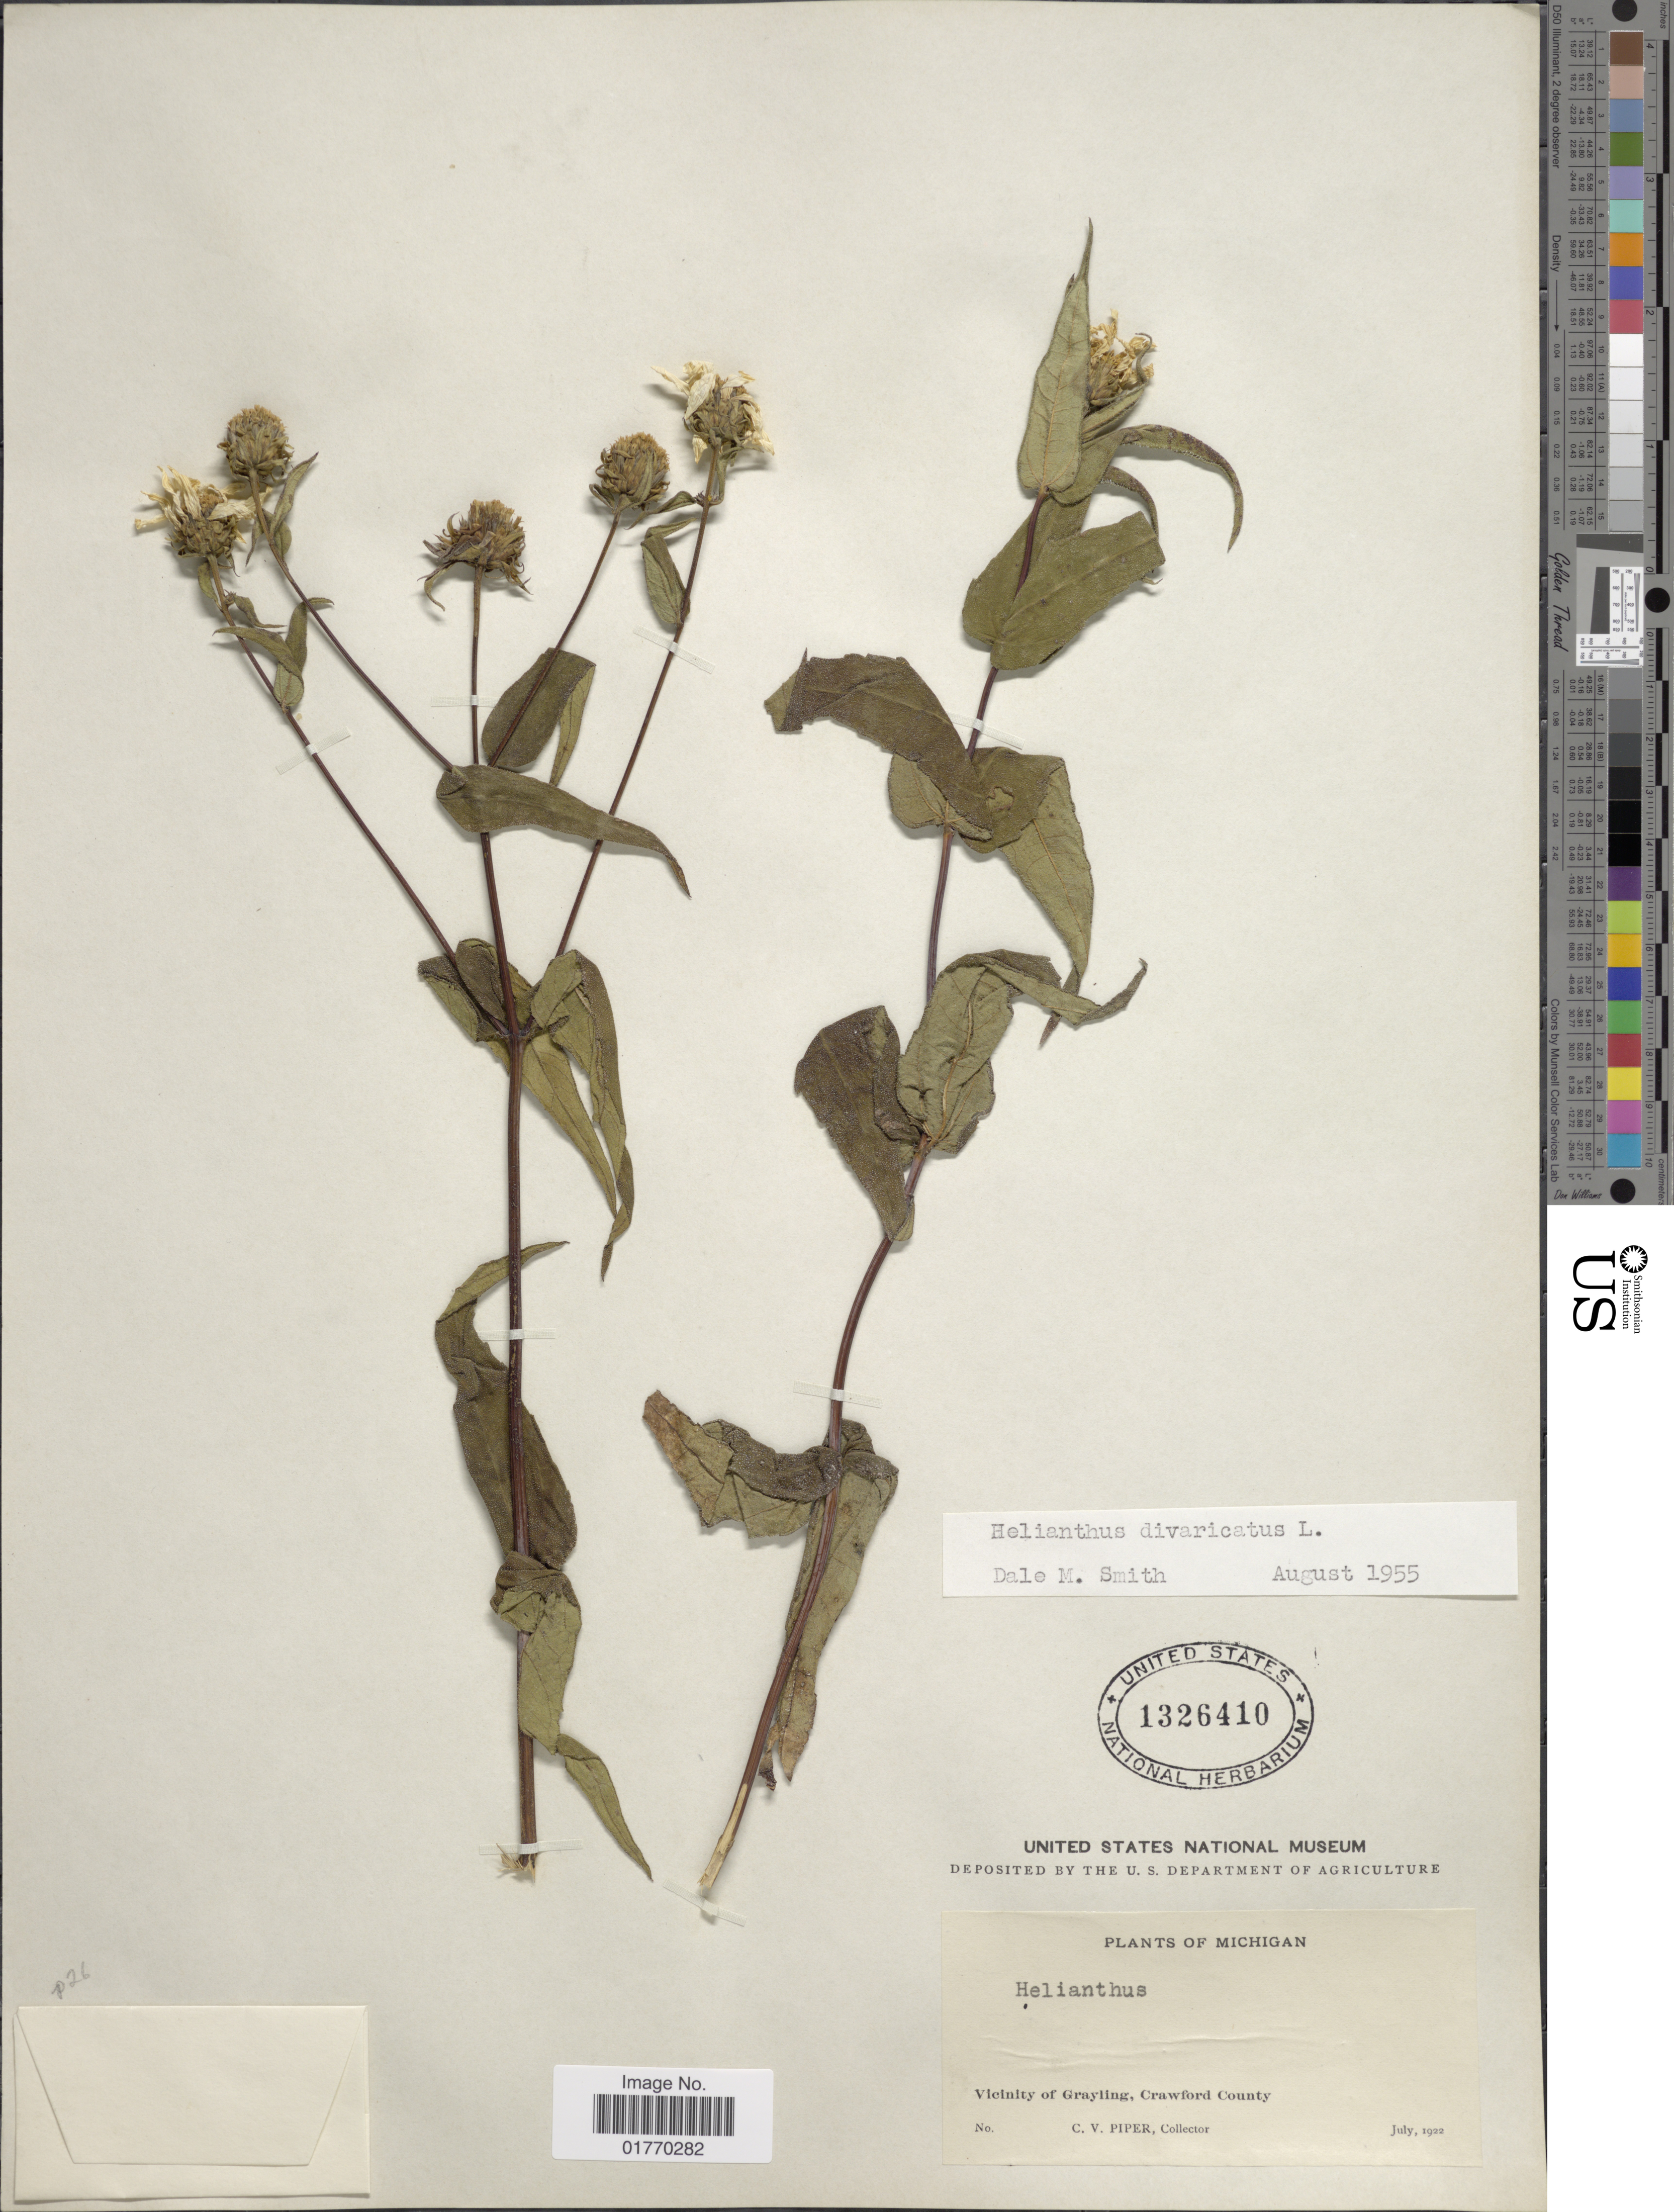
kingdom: Plantae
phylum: Tracheophyta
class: Magnoliopsida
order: Asterales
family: Asteraceae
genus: Helianthus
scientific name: Helianthus divaricatus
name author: L.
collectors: C. V. Piper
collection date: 1922-07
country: United States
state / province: Michigan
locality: Vicinity of Grayling, Crawford County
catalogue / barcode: US 1326410